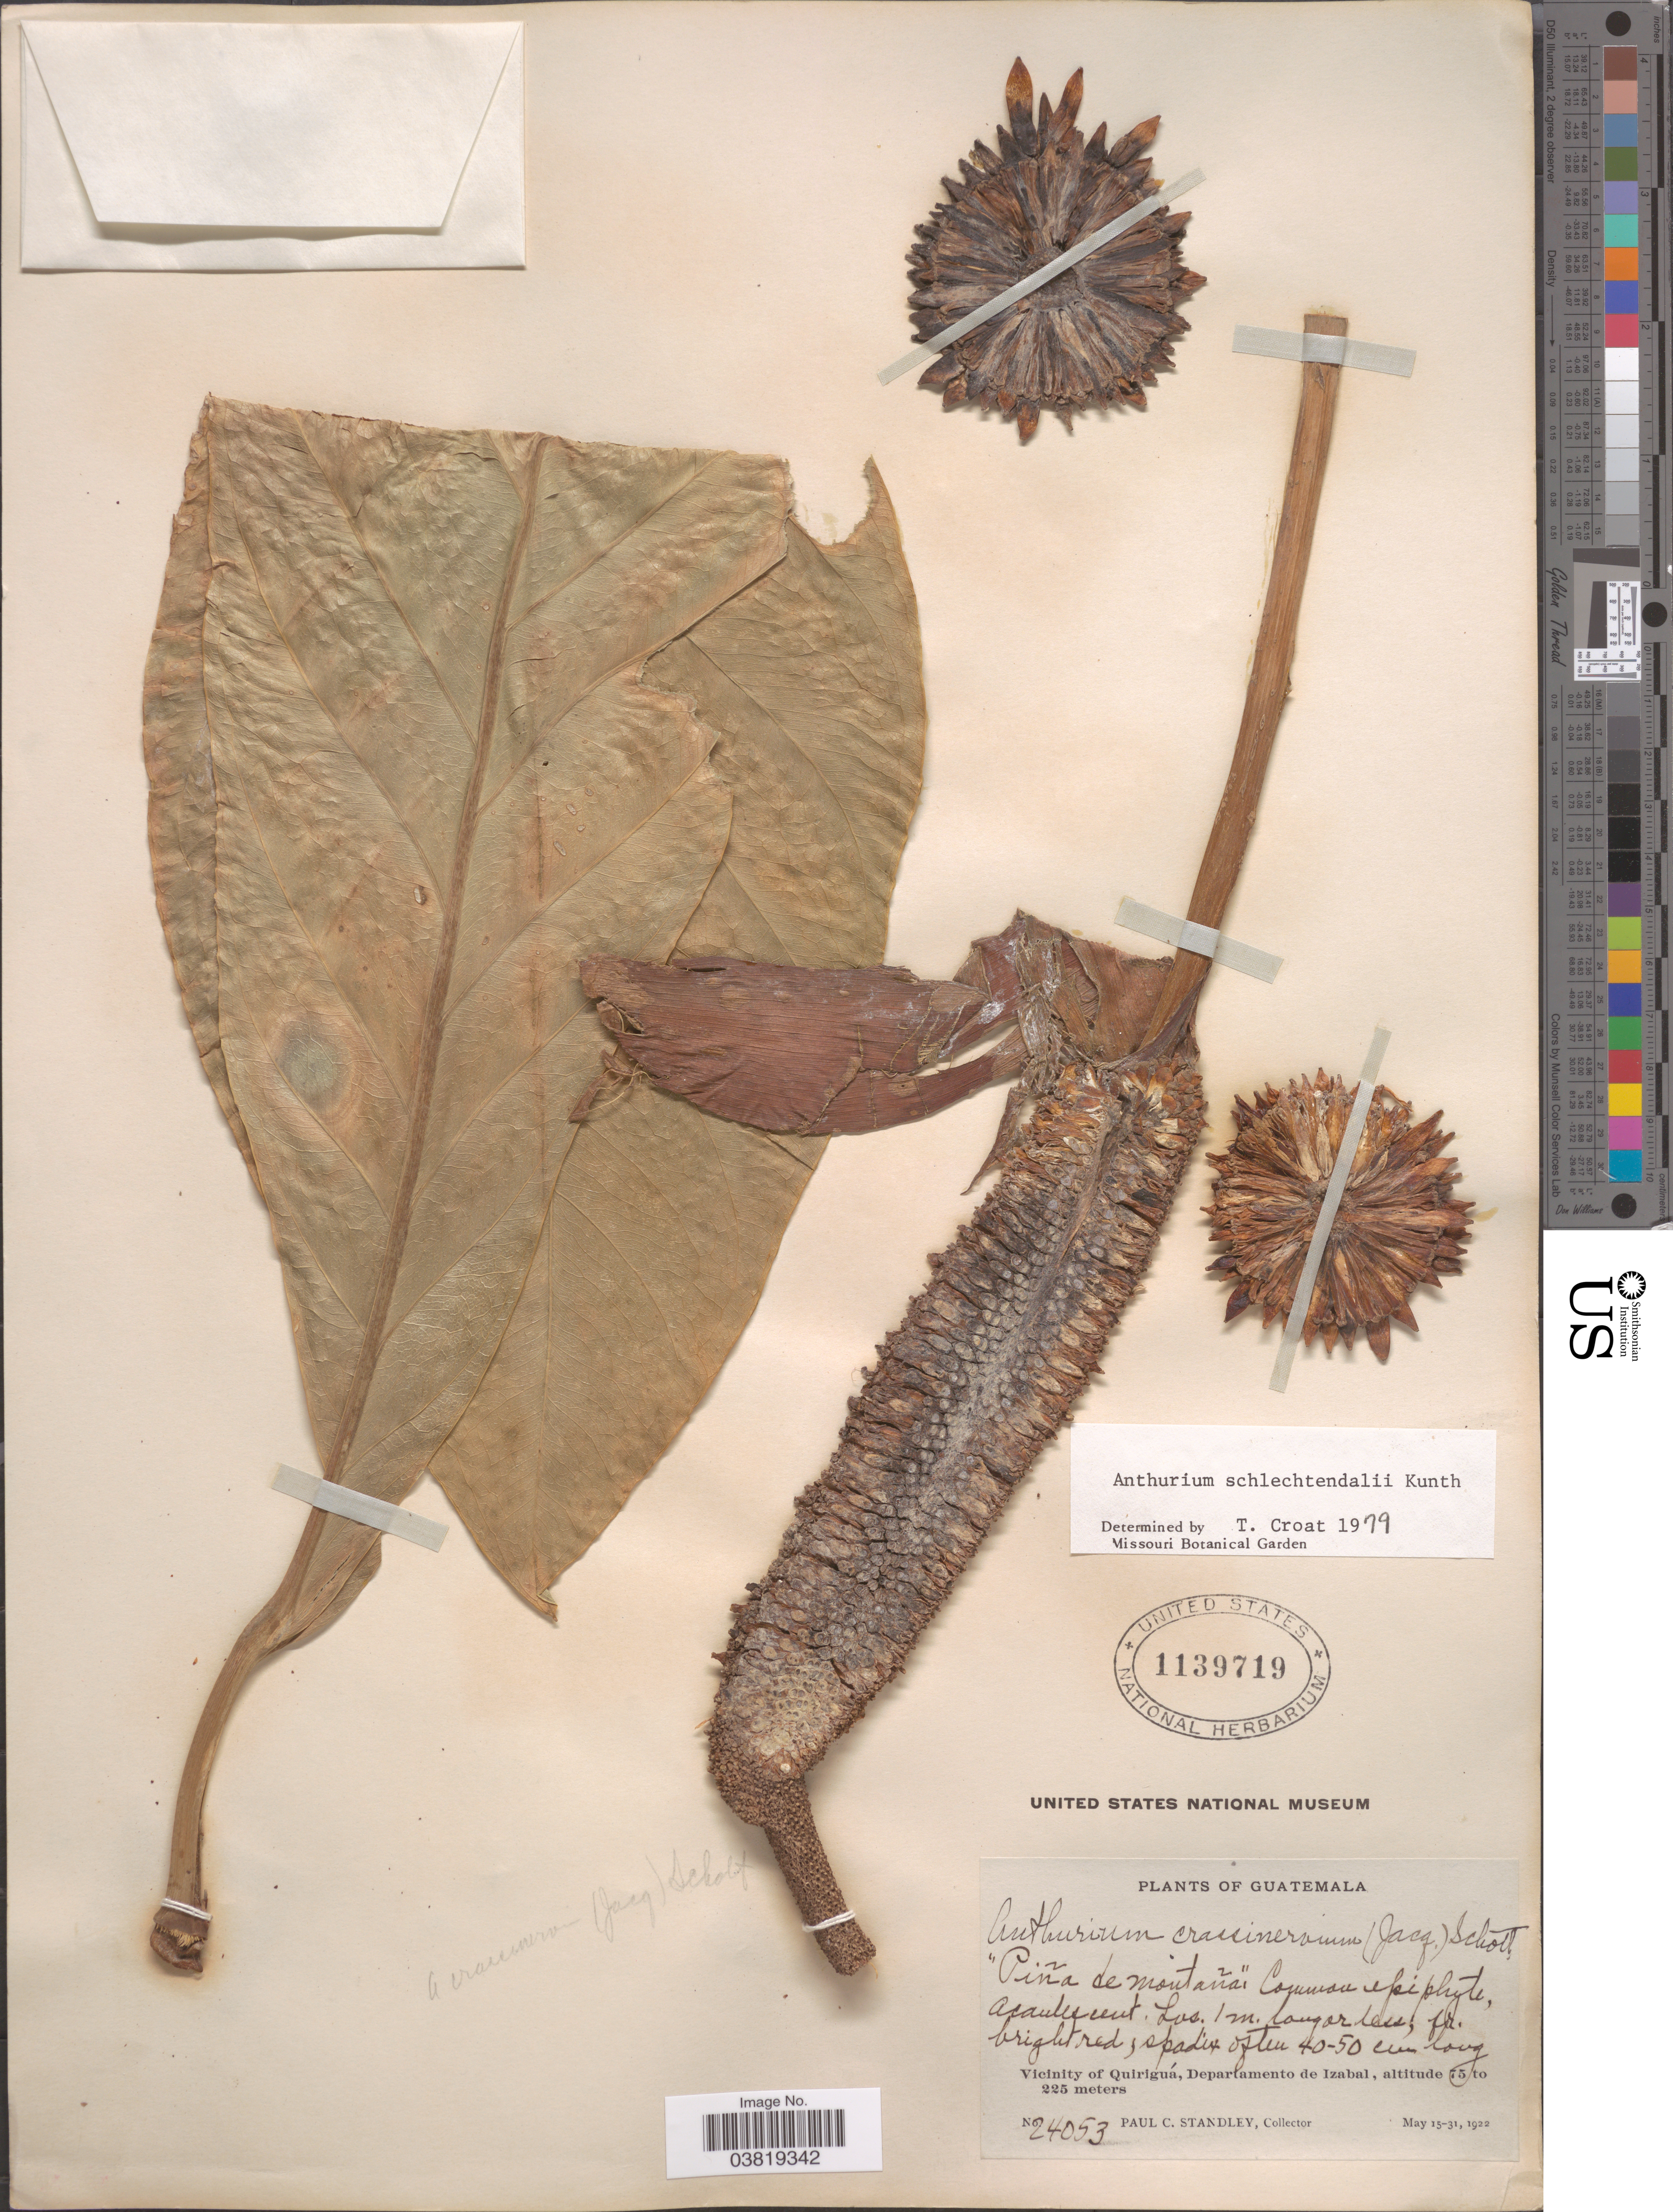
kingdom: Plantae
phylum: Tracheophyta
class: Liliopsida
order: Alismatales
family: Araceae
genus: Anthurium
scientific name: Anthurium schlechtendalii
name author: Kunth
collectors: P. C. Standley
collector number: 24053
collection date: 1922-05-15/1922-05-31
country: Guatemala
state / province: Izabal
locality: Vicinity of Quiriguá, Departamento de Izabal.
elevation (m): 75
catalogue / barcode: US 1139719